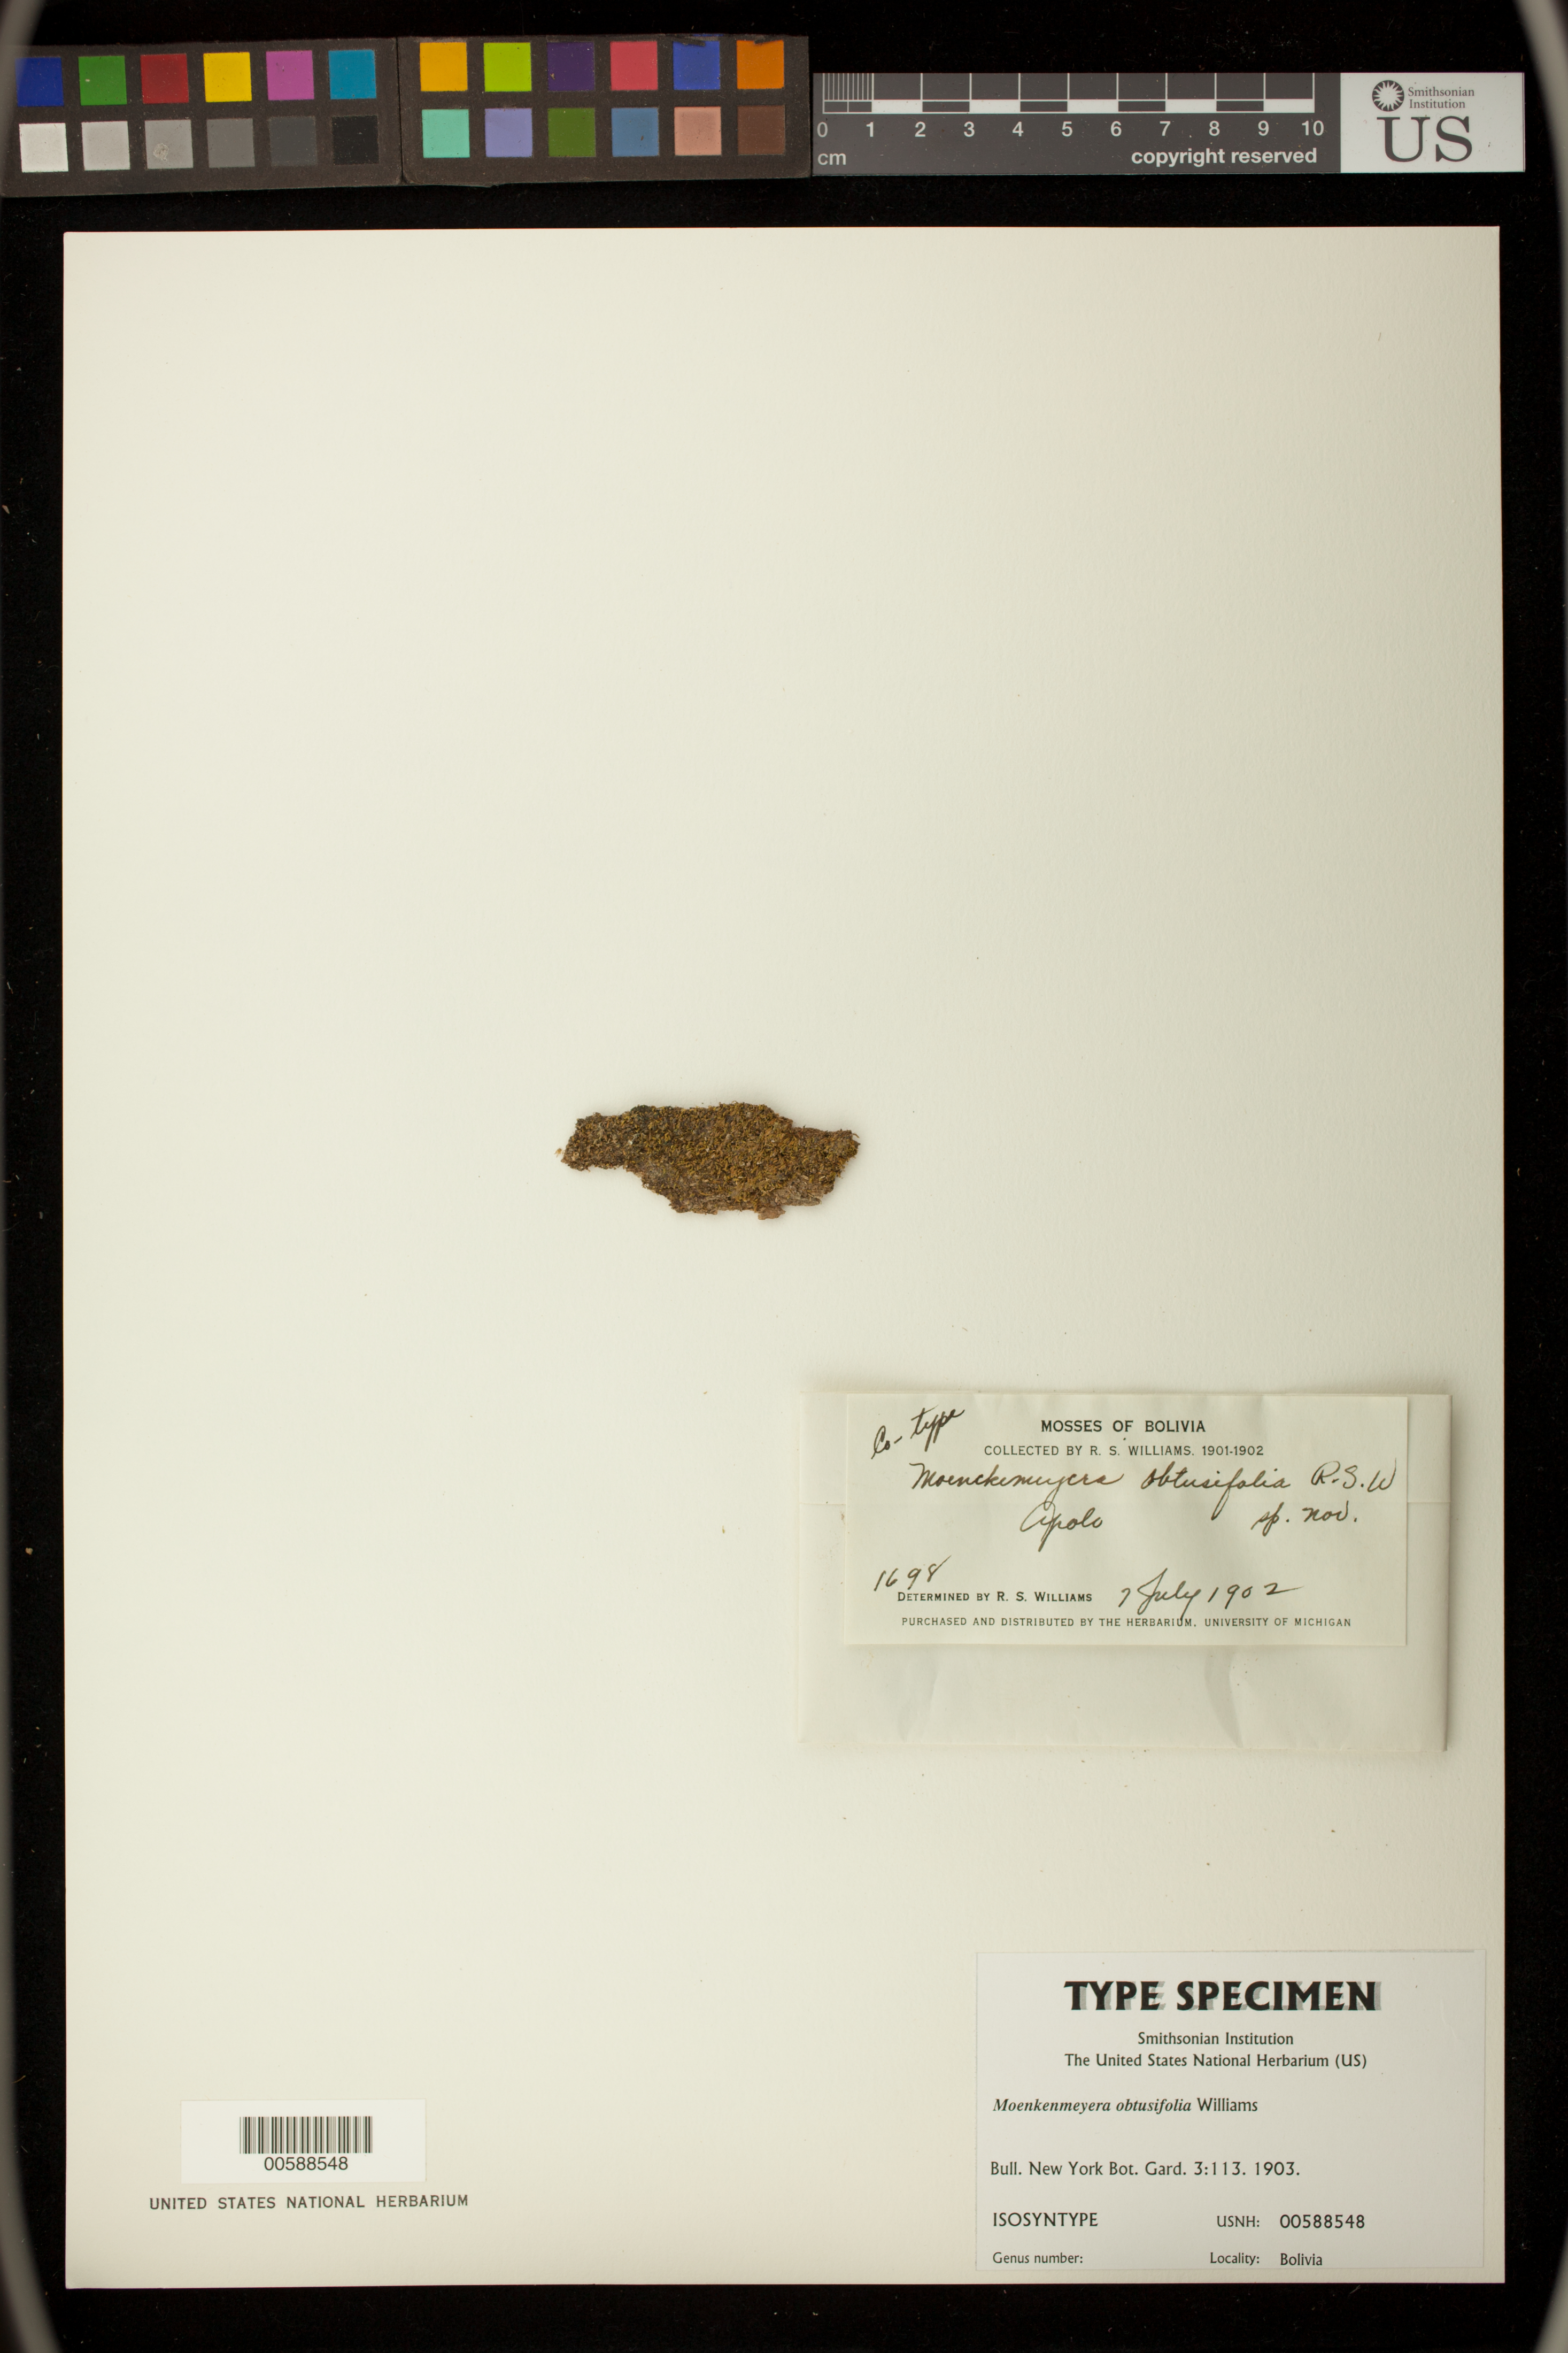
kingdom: Plantae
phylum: Bryophyta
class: Bryopsida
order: Dicranales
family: Fissidentaceae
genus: Moenkemeyera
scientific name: Moenkemeyera obtusifolia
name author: R.S. Williams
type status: Isosyntype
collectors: R. S. Williams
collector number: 1698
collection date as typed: Jul. 7, 1902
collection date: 1902-07-07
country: Bolivia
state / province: La Paz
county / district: Franz Tamayo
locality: Apolo